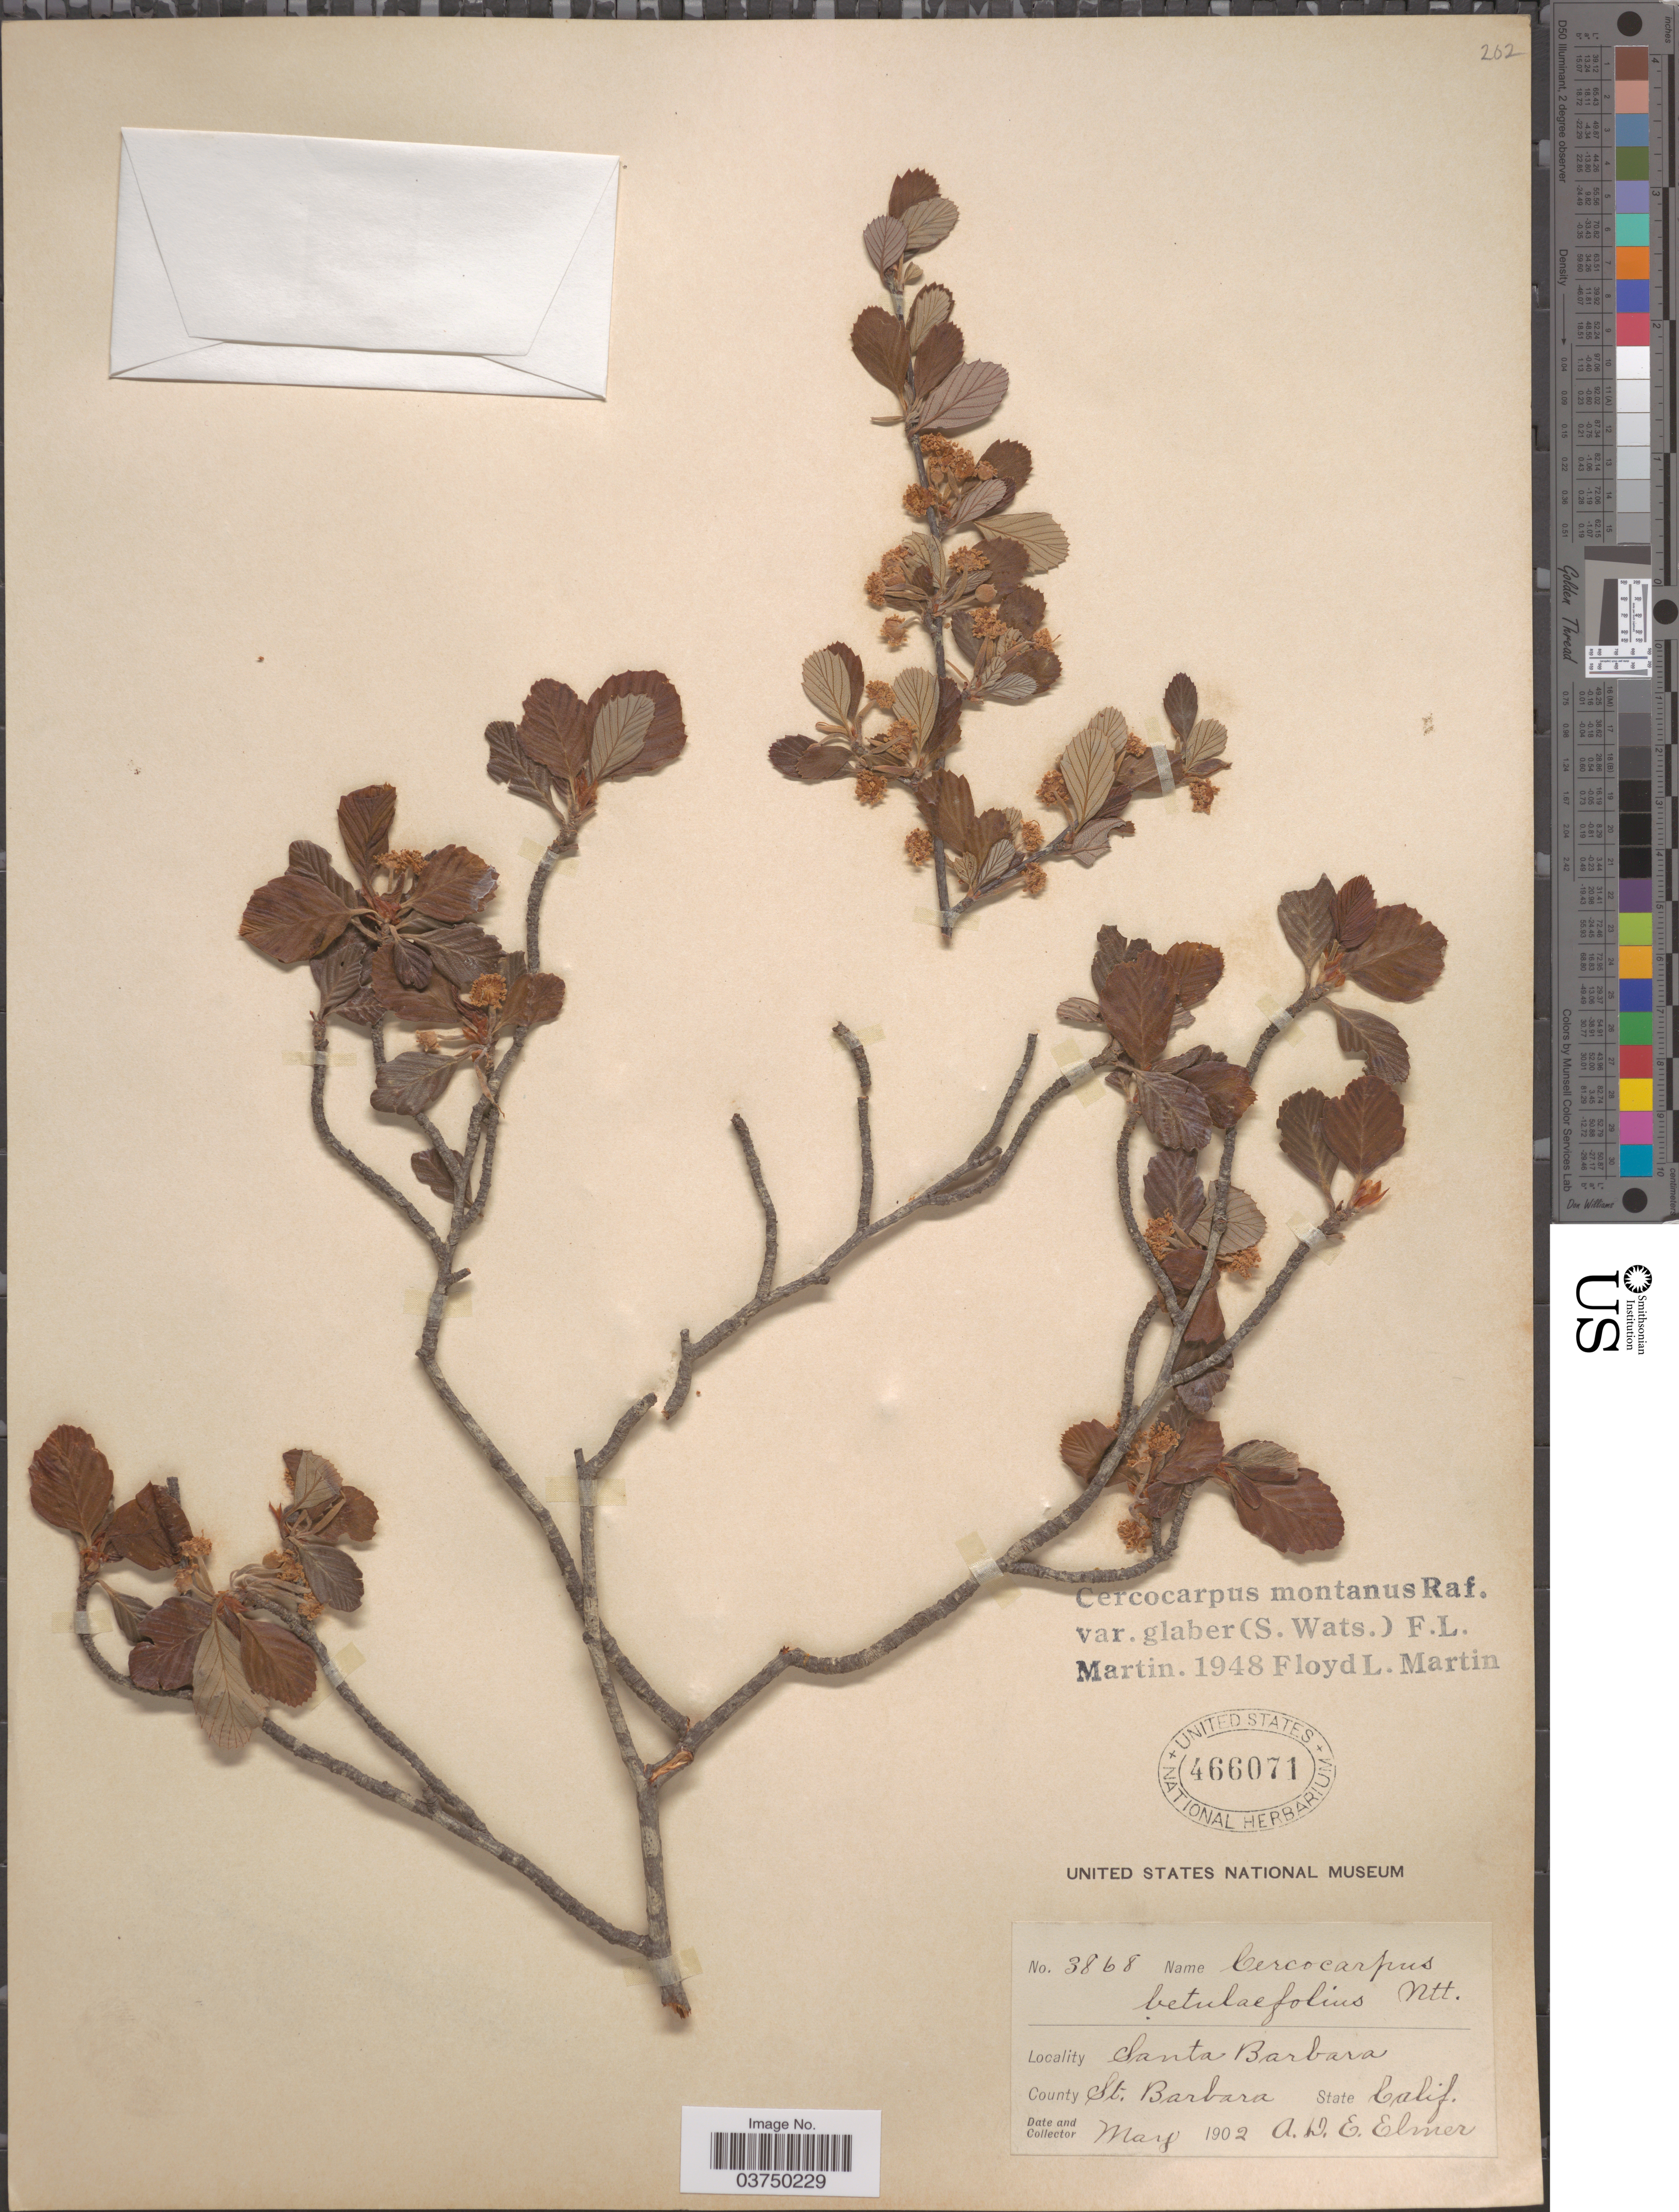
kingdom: Plantae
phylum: Tracheophyta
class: Magnoliopsida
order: Rosales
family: Rosaceae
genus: Cercocarpus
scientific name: Cercocarpus montanus var. glaber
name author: (S. Watson) F.L. Martin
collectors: A. D. E. Elmer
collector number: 3868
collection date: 1902-05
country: United States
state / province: California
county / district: Santa Barbara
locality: Santa Barbara. County St. Barbara.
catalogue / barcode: US 466071